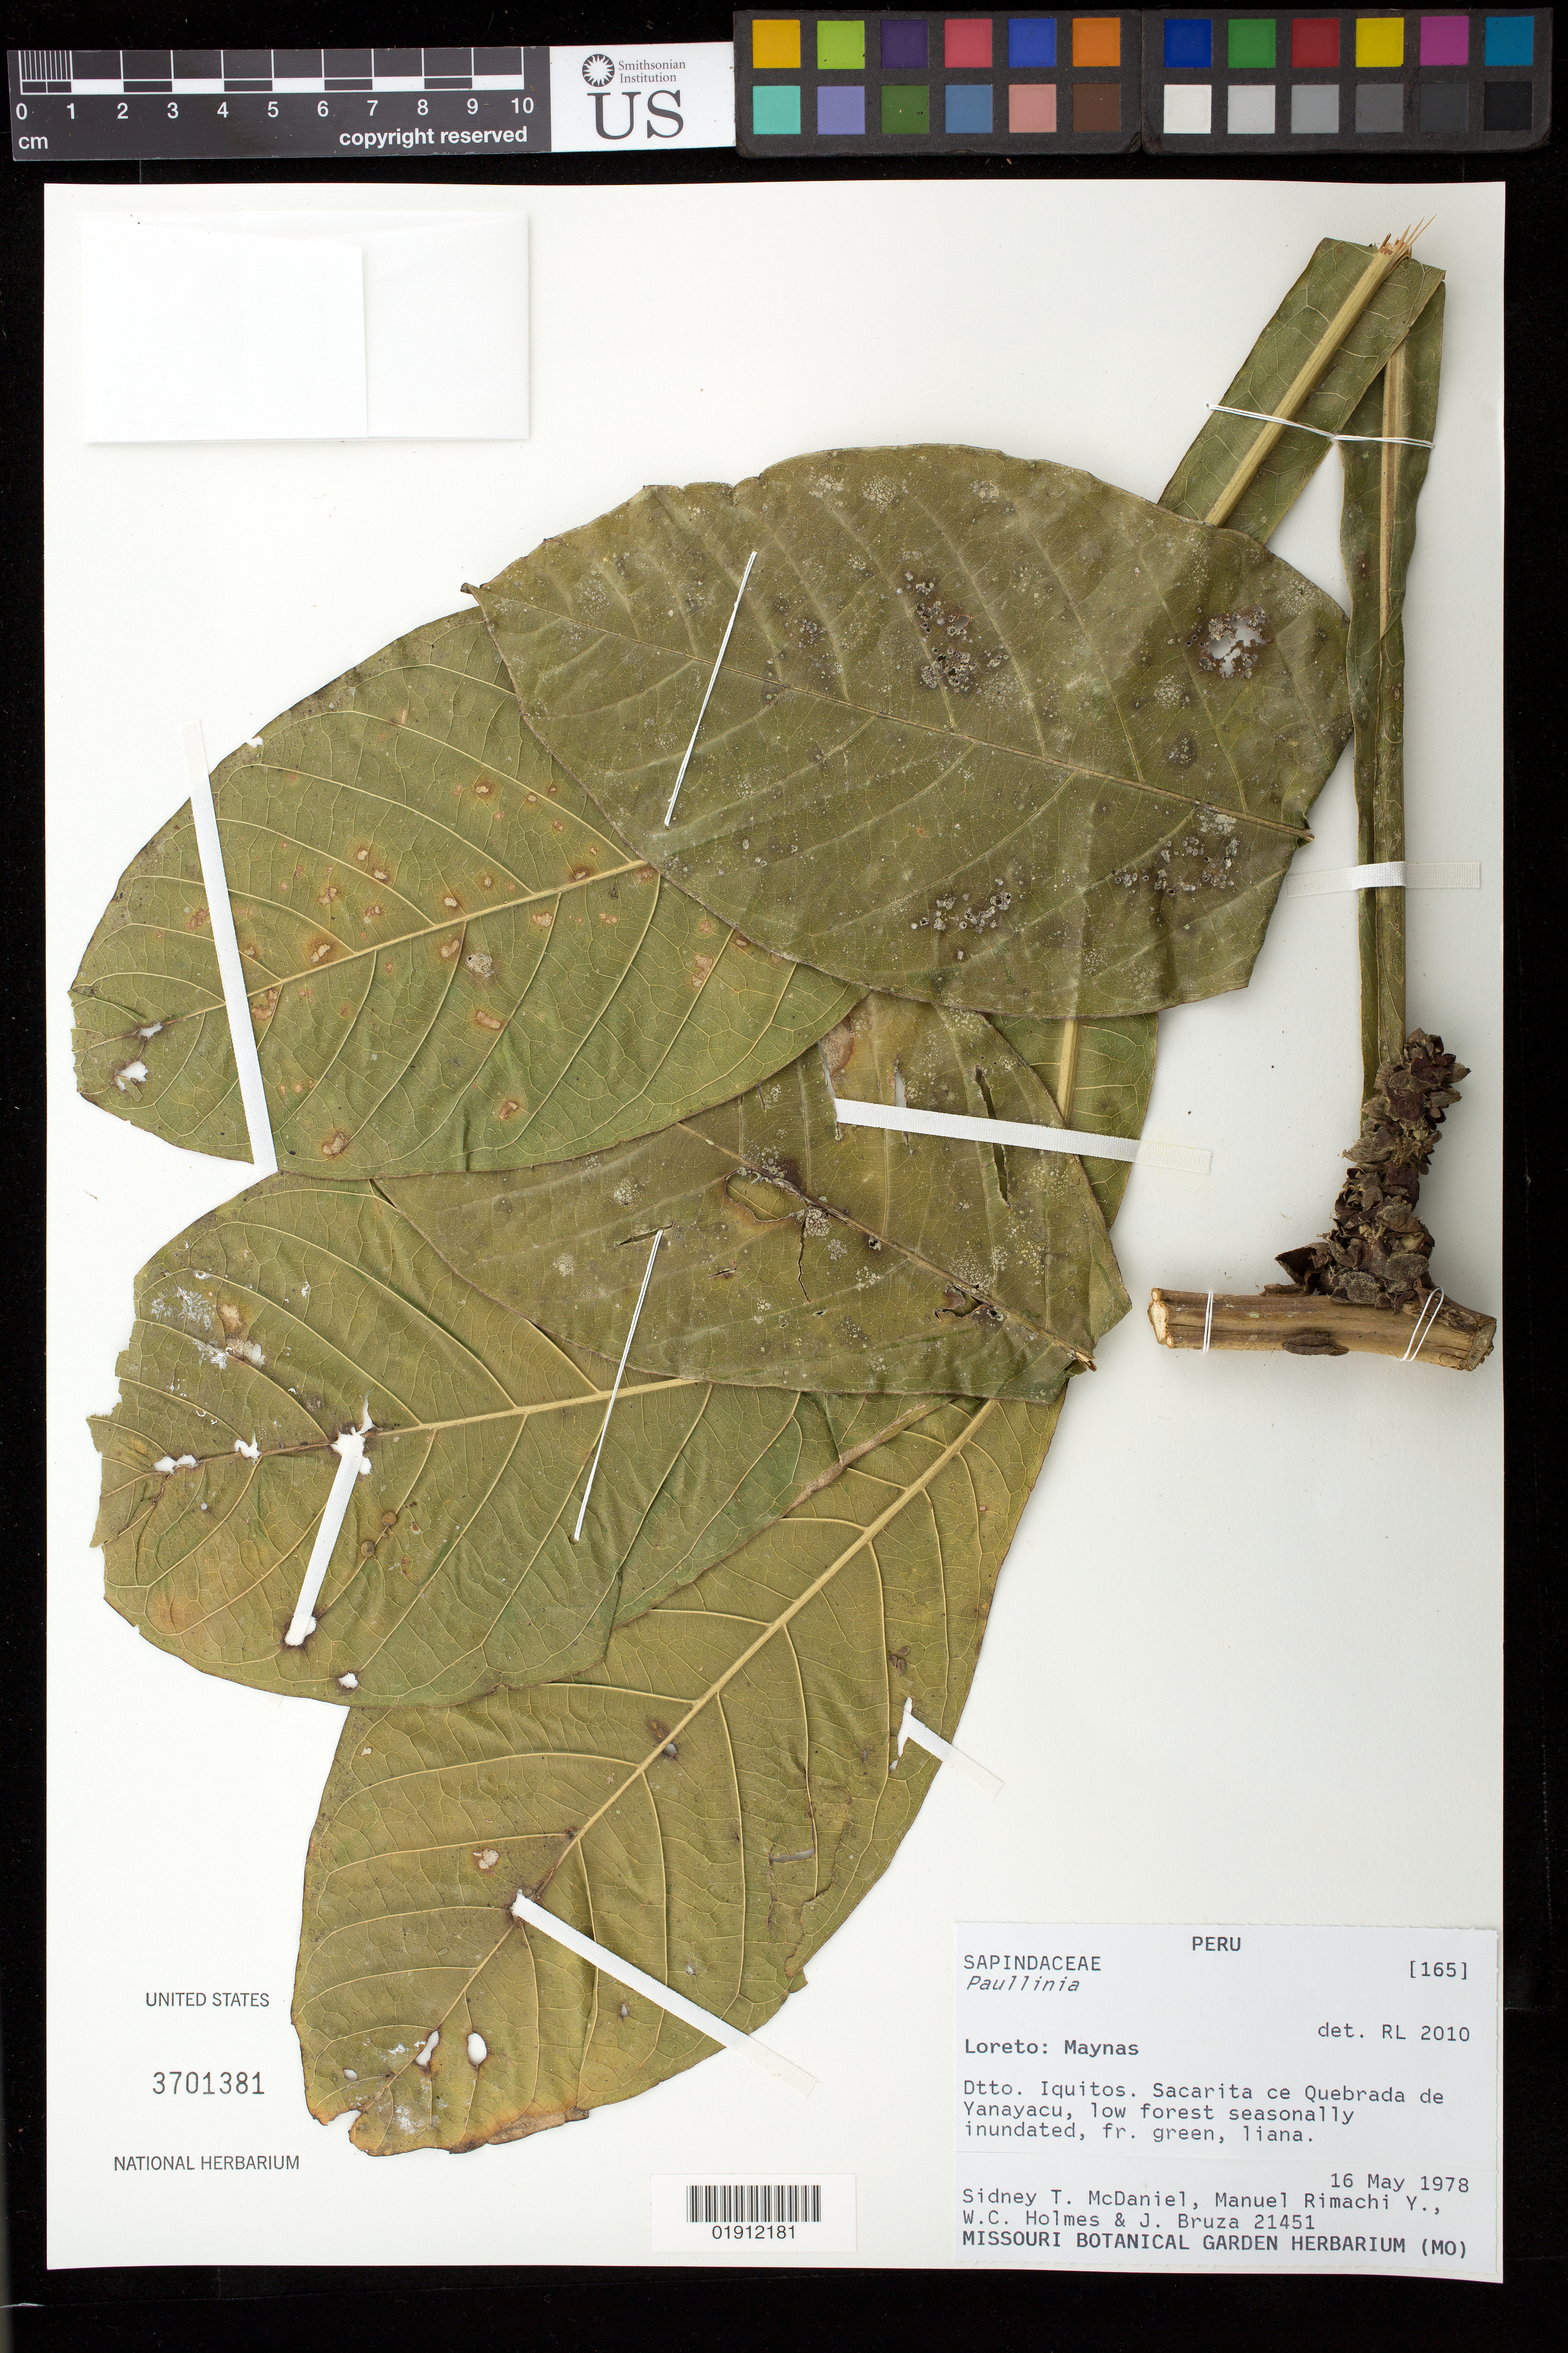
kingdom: Plantae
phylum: Tracheophyta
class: Magnoliopsida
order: Sapindales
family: Sapindaceae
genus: Paullinia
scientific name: Paullinia sp.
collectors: S. T. McDaniel, M. Rimachi Y., W. C. Holmes & J. Bruza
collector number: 21451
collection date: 1978-05-16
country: Peru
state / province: Loreto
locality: Dtto. Iquitos. Sacarita de Quebrada de Yanayacu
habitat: Low forest seasonally inundated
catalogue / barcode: US 3701381